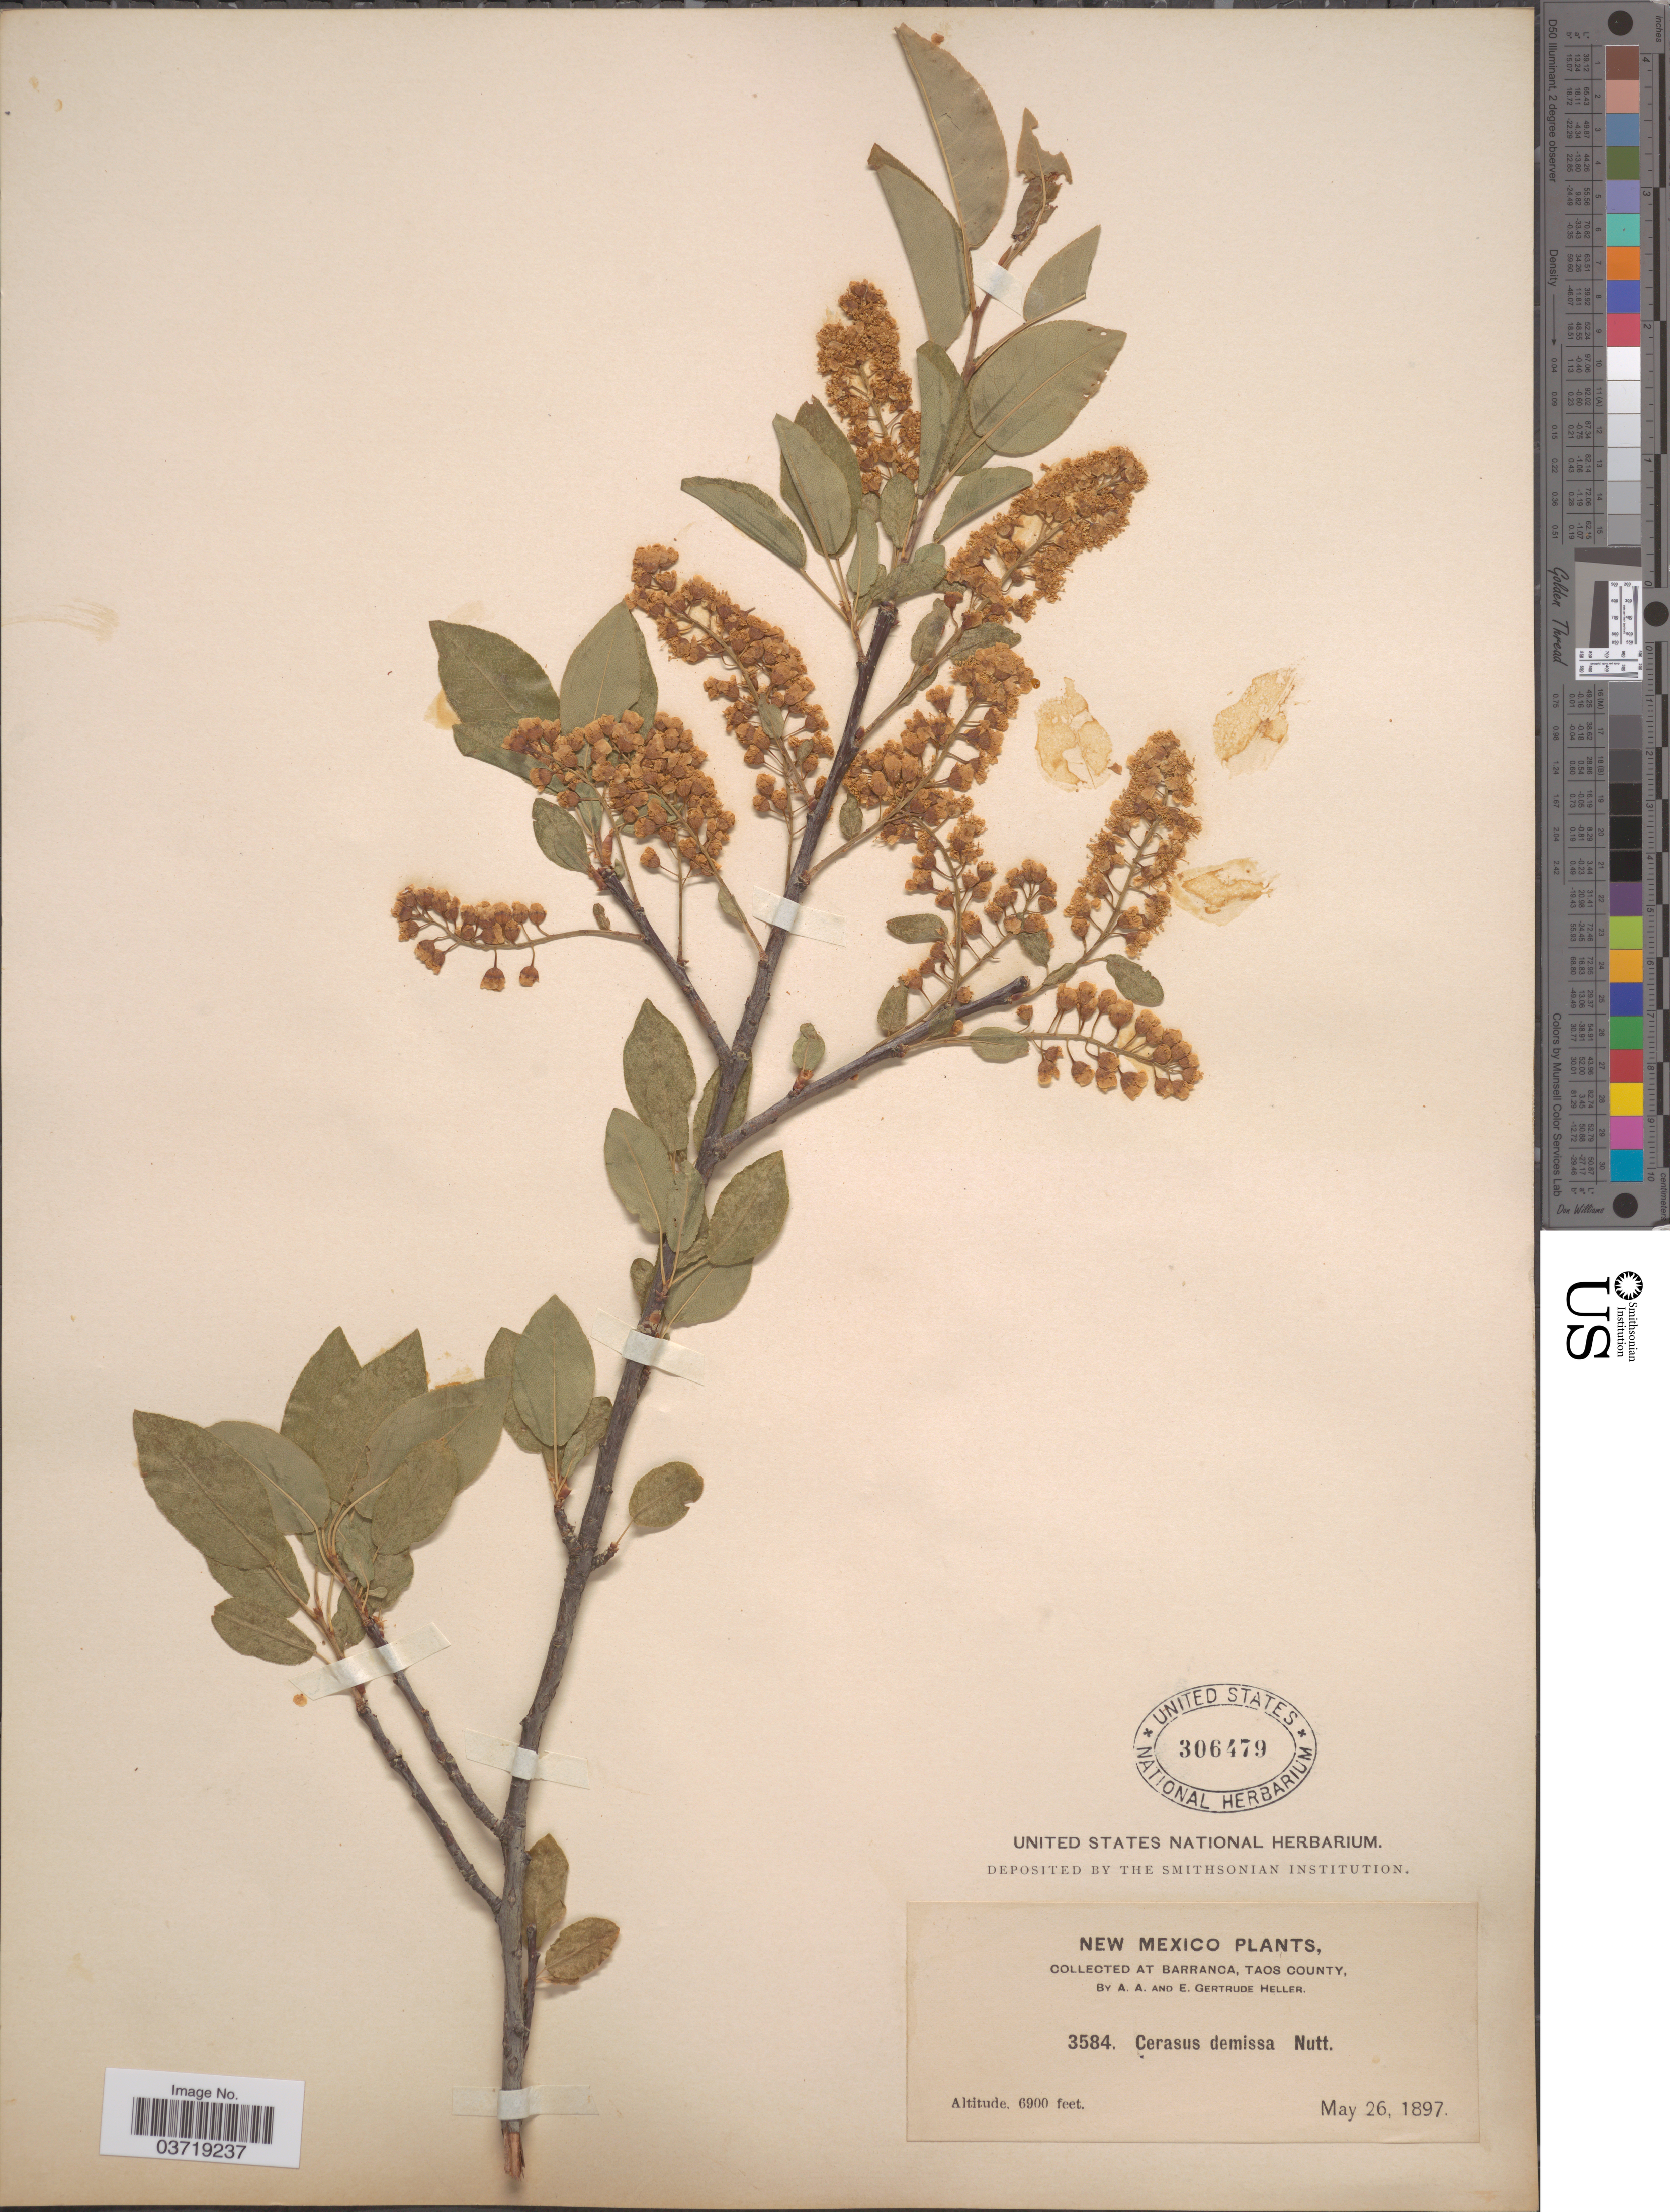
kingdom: Plantae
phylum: Tracheophyta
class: Magnoliopsida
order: Rosales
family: Rosaceae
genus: Prunus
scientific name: Prunus virginiana var. demissa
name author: (Nutt.) Torr.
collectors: A. A. Heller & E. G. Heller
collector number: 3584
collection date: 1897-05-26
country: United States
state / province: New Mexico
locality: At Barranca, Taos County.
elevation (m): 2103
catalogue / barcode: US 306479